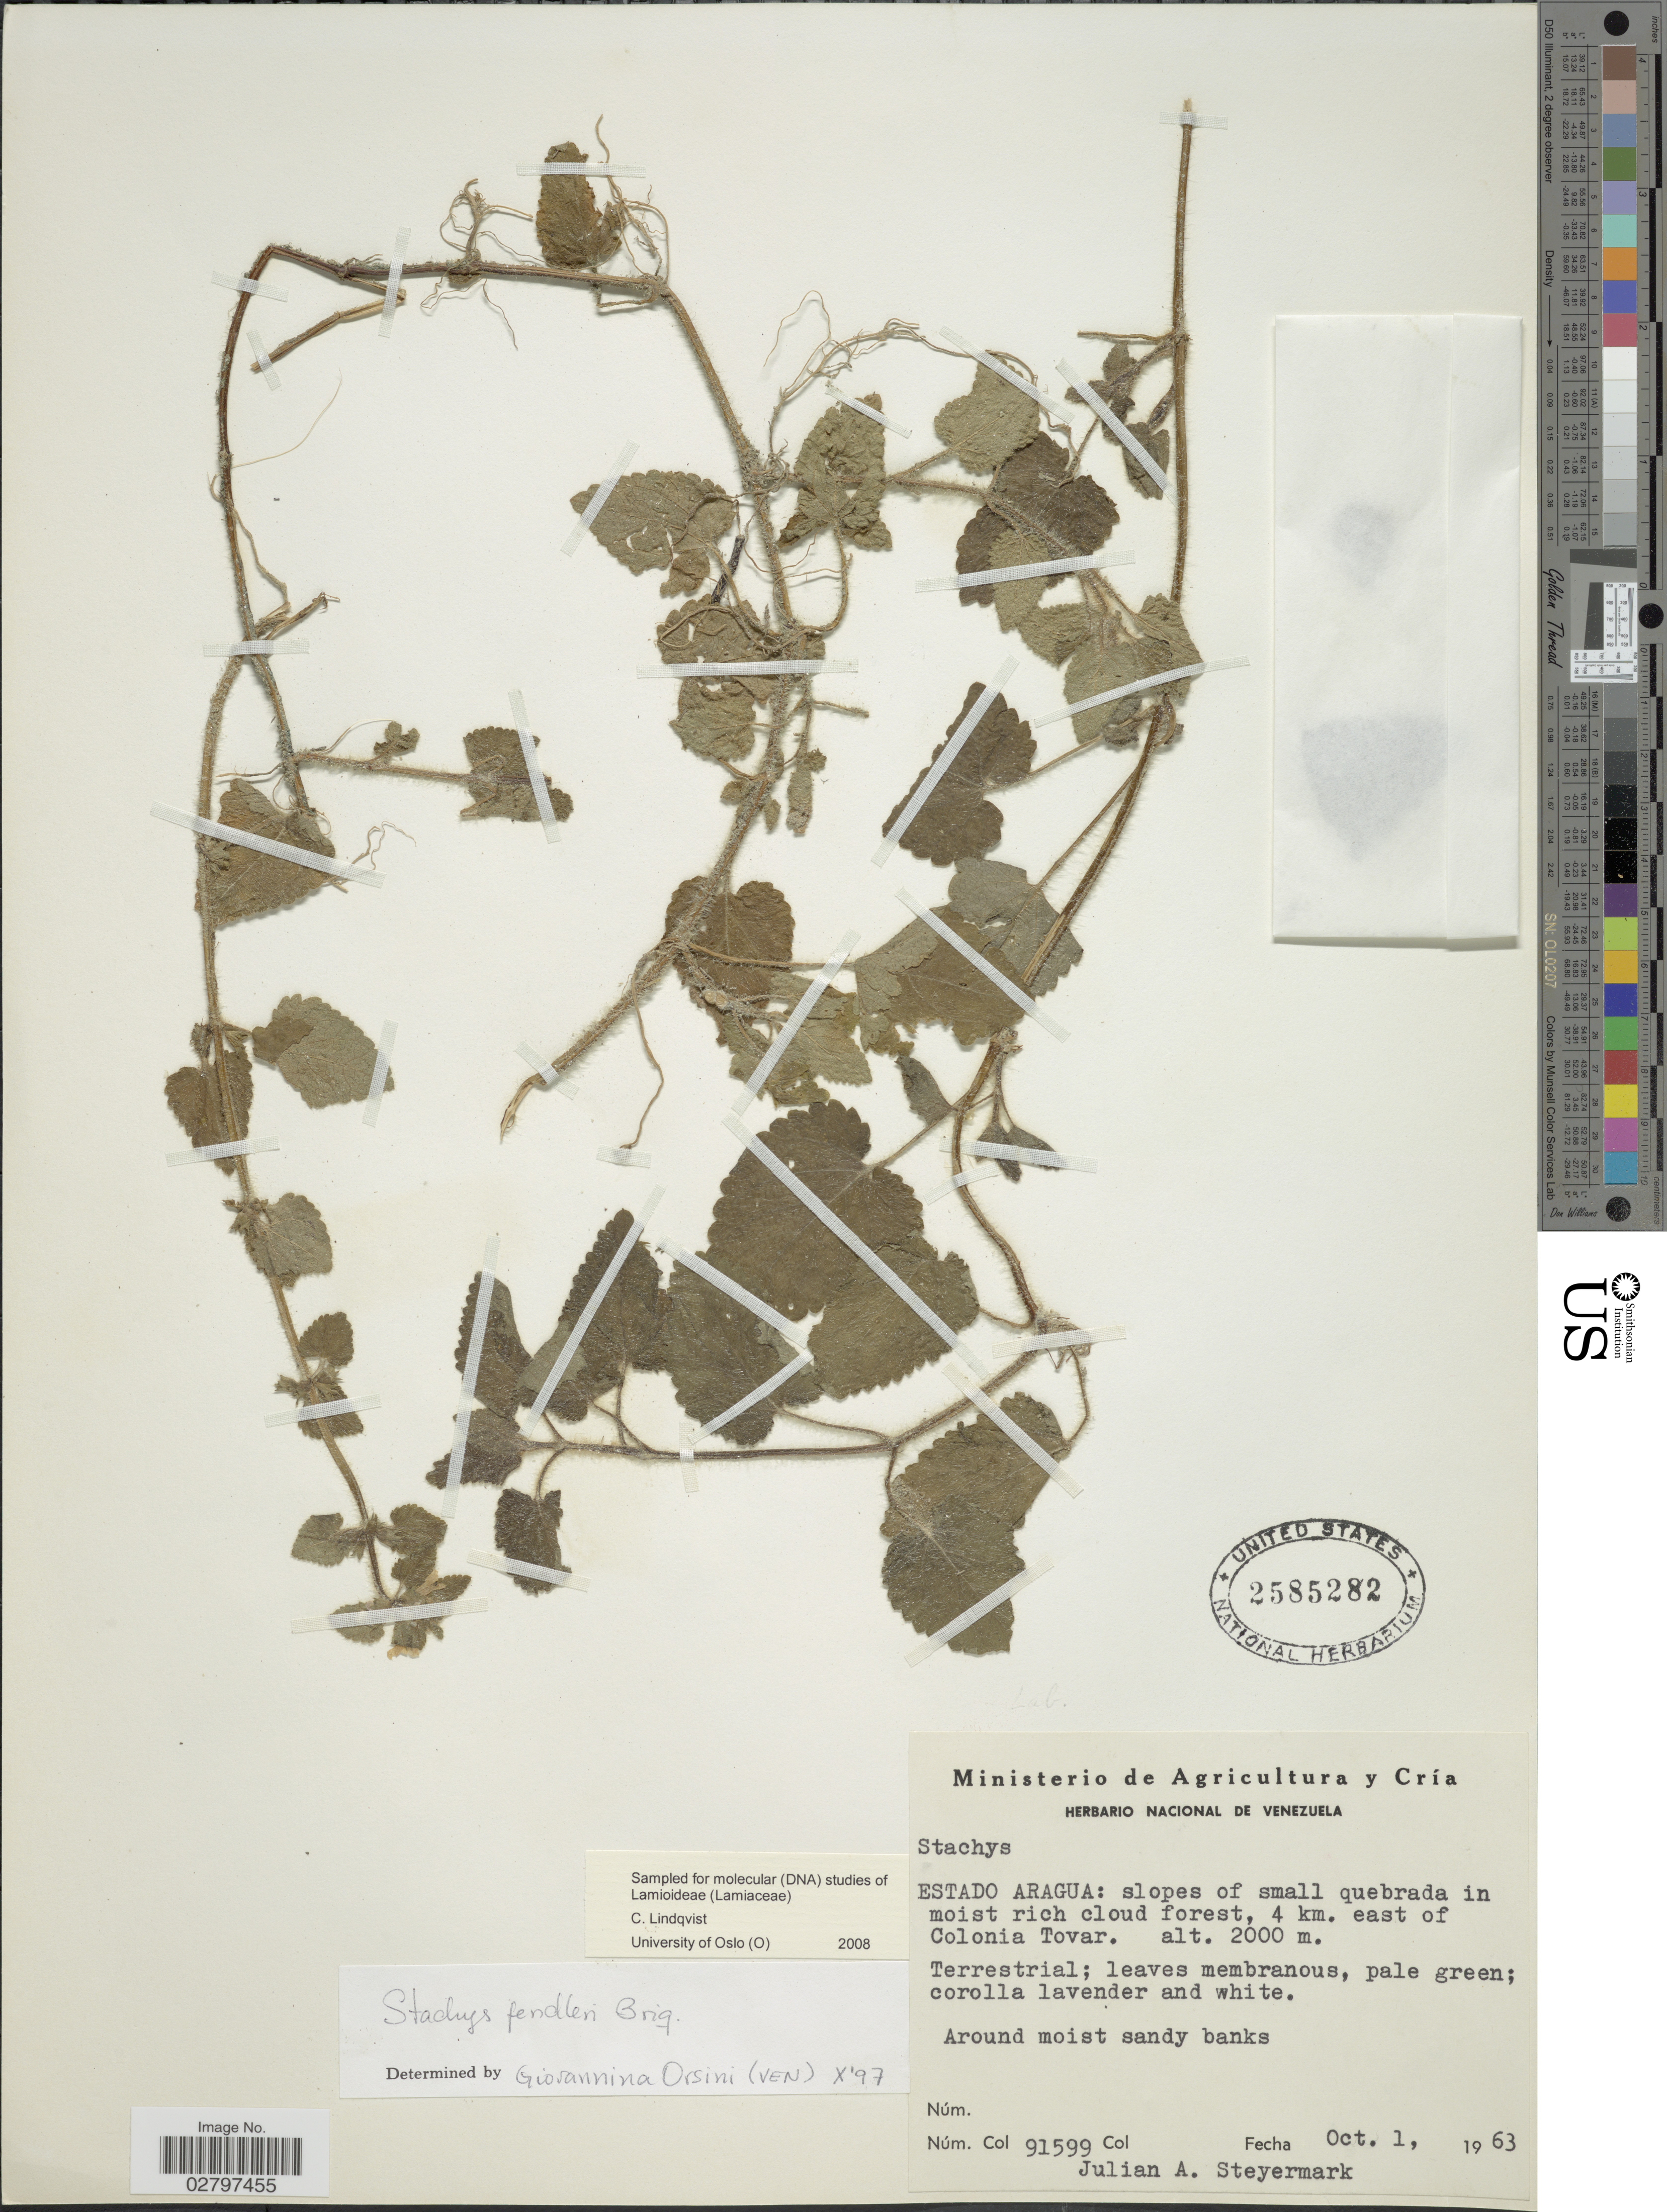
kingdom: Plantae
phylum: Tracheophyta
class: Magnoliopsida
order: Lamiales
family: Lamiaceae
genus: Stachys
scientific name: Stachys fendleri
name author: Briq.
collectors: J. Steyermark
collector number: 91599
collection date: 1963-10-01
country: Venezuela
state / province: Aragua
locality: Slopes of small quebrada, 4 km. east of Colonia Tovar.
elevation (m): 2000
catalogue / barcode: US 2585282